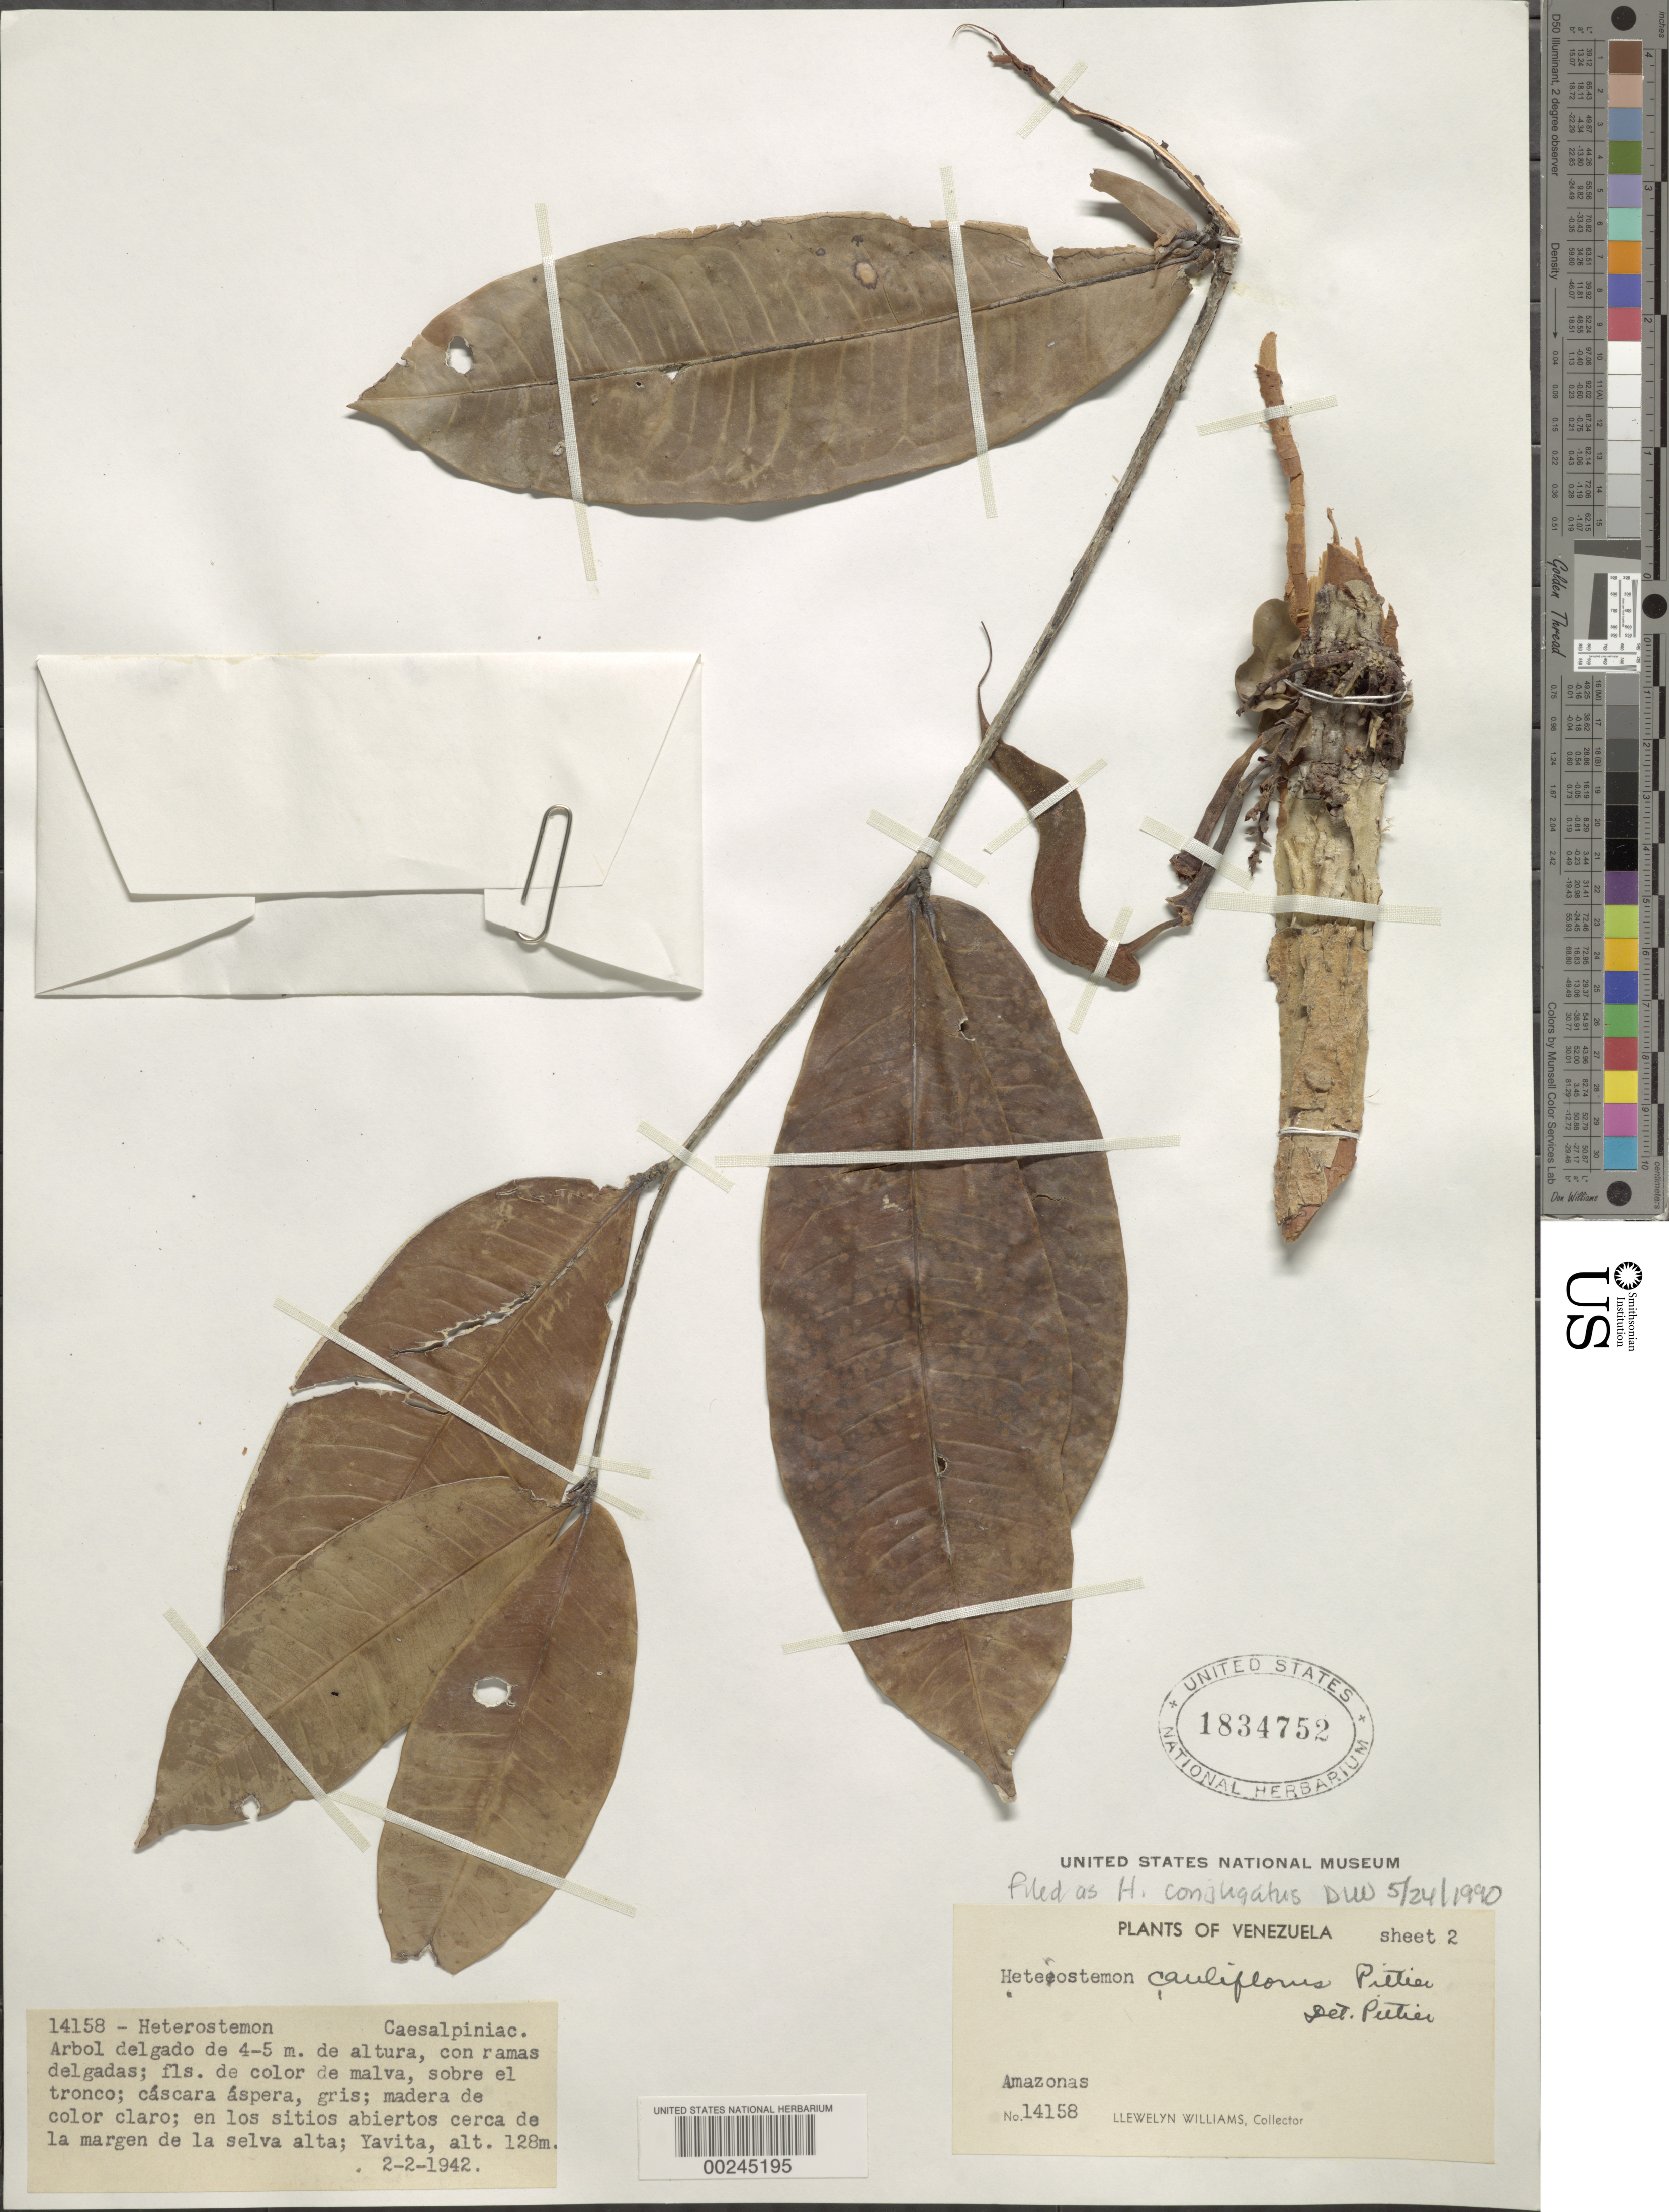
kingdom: Plantae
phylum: Tracheophyta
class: Magnoliopsida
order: Fabales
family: Fabaceae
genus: Heterostemon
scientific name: Heterostemon conjugatus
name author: Spruce ex Benth.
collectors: Ll. Williams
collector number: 14158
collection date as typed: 02 Feb 1942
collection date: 1942-02-02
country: Venezuela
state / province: Amazonas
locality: Yavita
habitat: Edge of tall forest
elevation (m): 128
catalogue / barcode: US 1834752